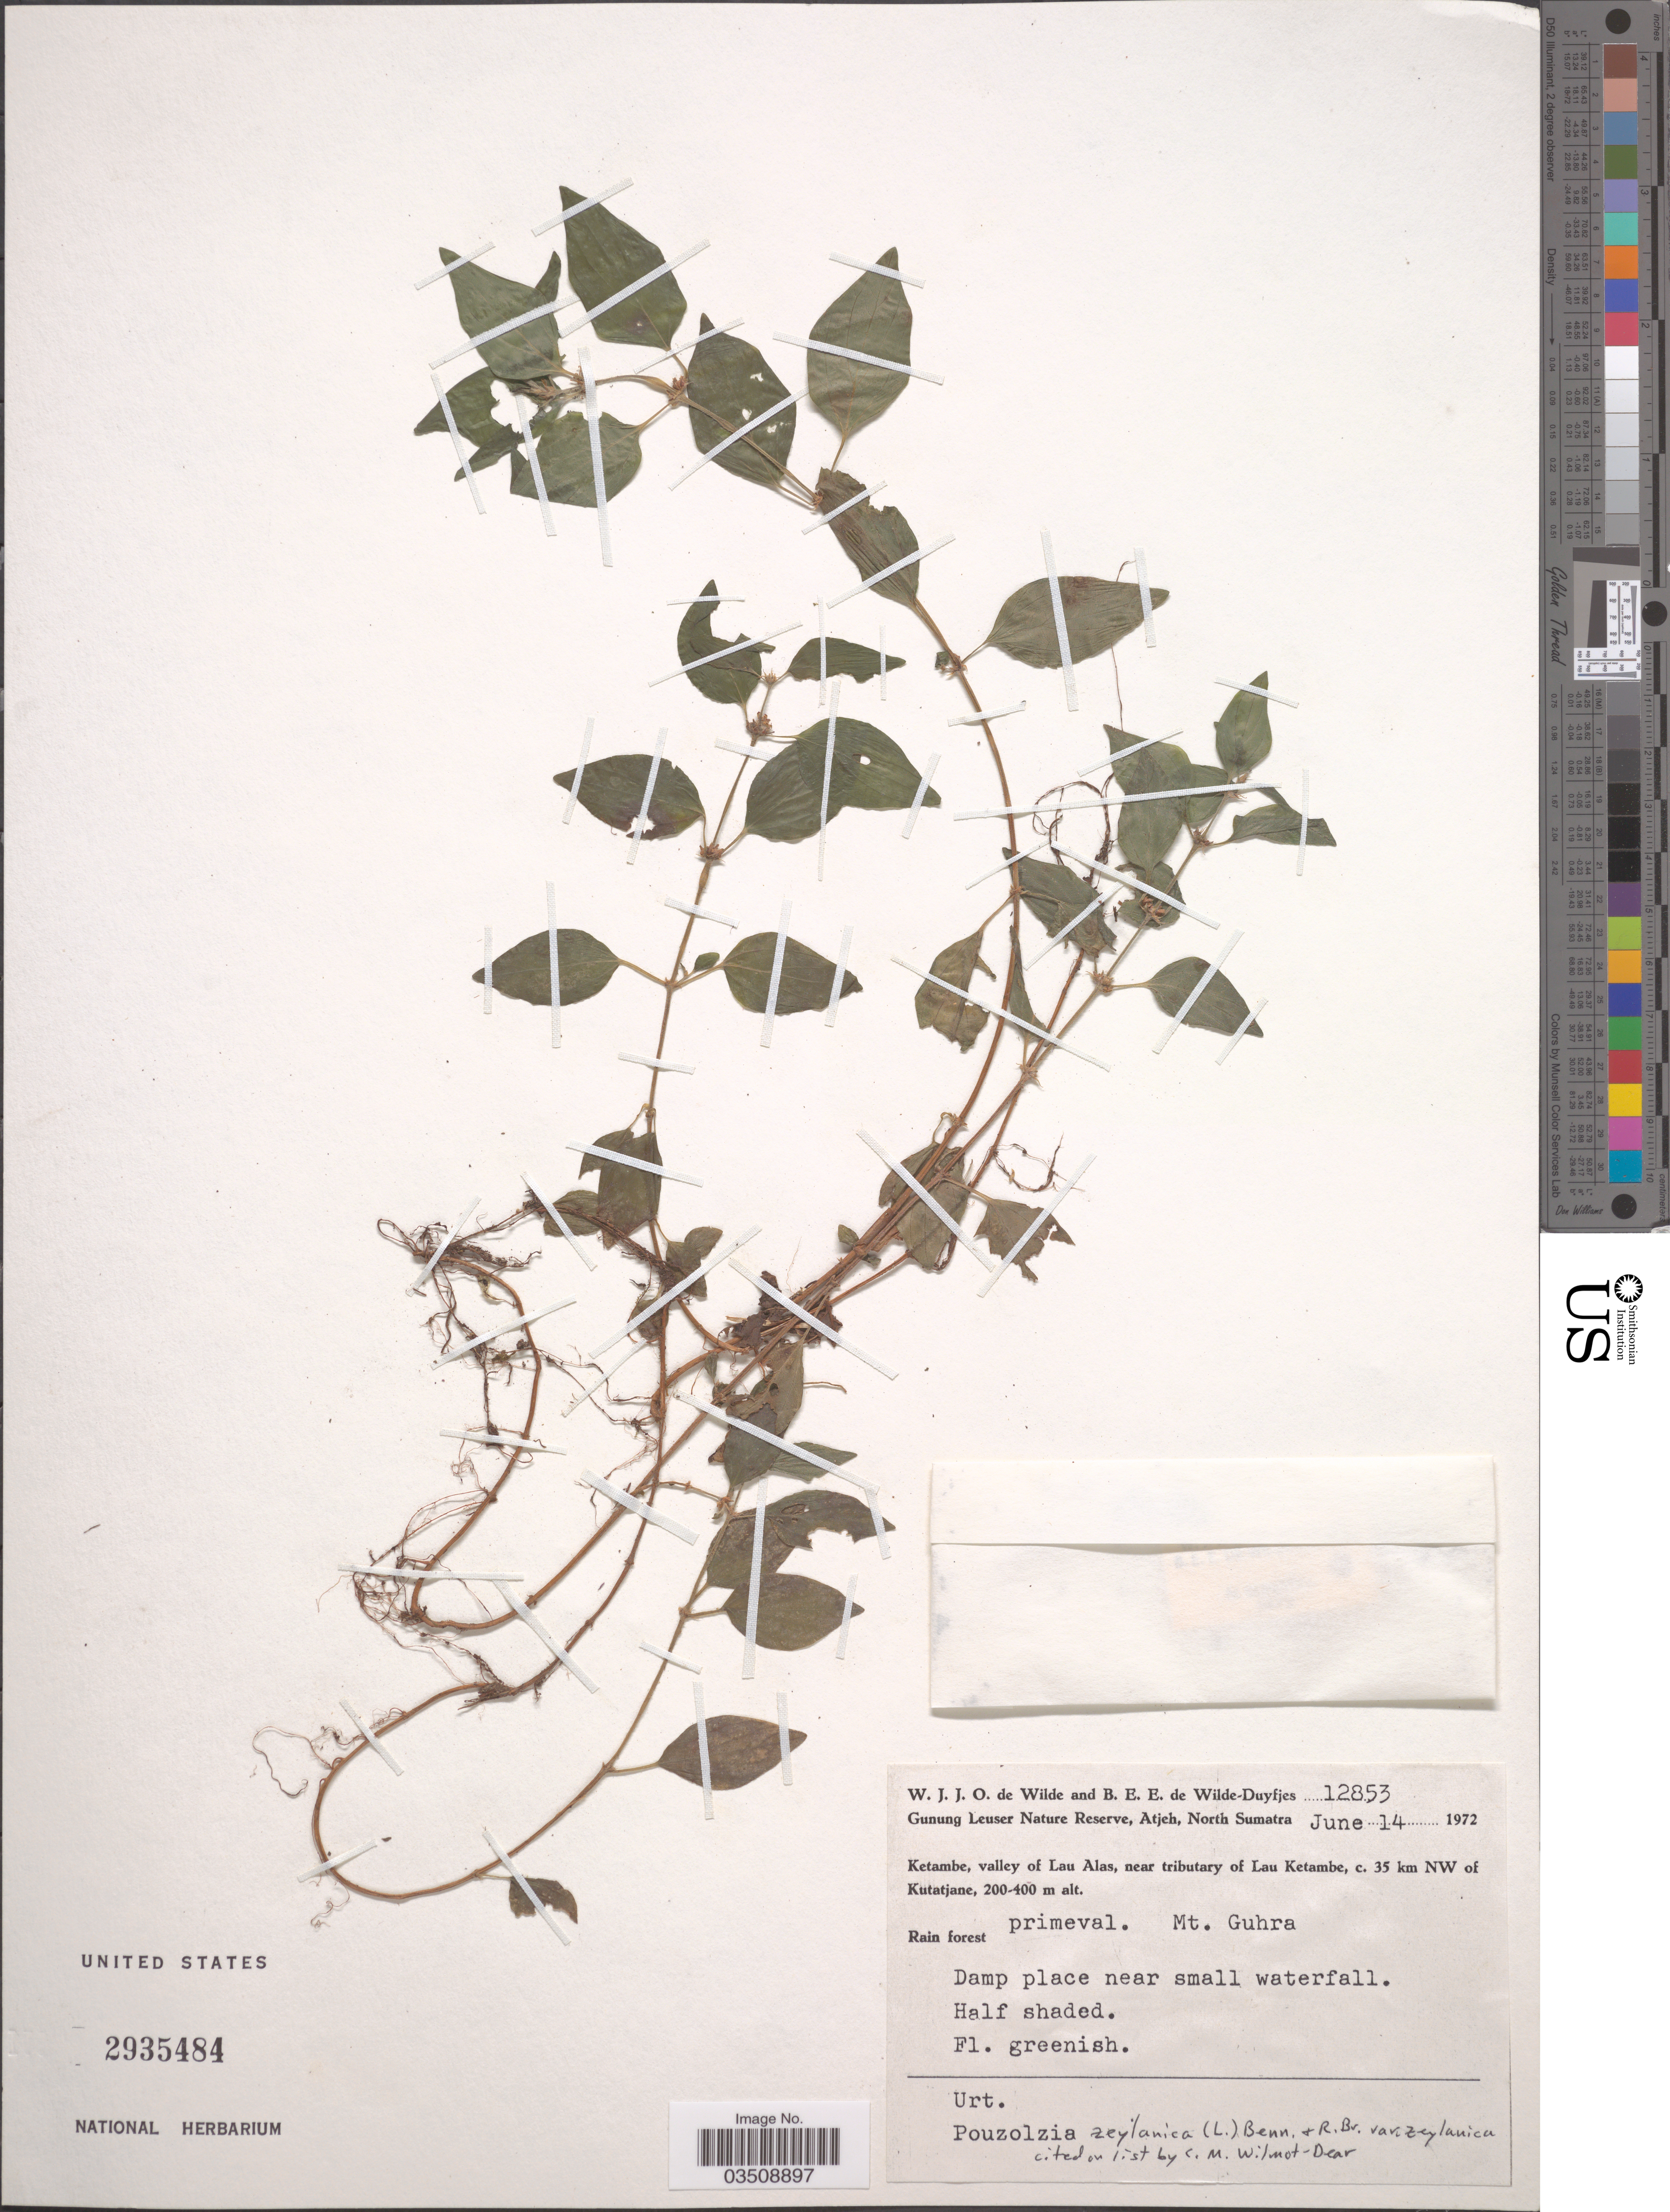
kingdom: Plantae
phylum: Tracheophyta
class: Magnoliopsida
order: Rosales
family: Urticaceae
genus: Pouzolzia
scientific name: Pouzolzia zeylanica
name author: (L.) Benn.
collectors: W. J. de Wilde & B. E. de Wilde-Duyfjes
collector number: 12853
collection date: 1972-06-14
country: Indonesia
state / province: Sumatra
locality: Gunung Leuser Nature Reserve, Atjeh, North Sumatra. Ketambe, valley of Lau Alas, near tributary of Lau Ketambe, c. 35 km NW of Kutatjane. Mt. Guhra.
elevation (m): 200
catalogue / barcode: US 2935484